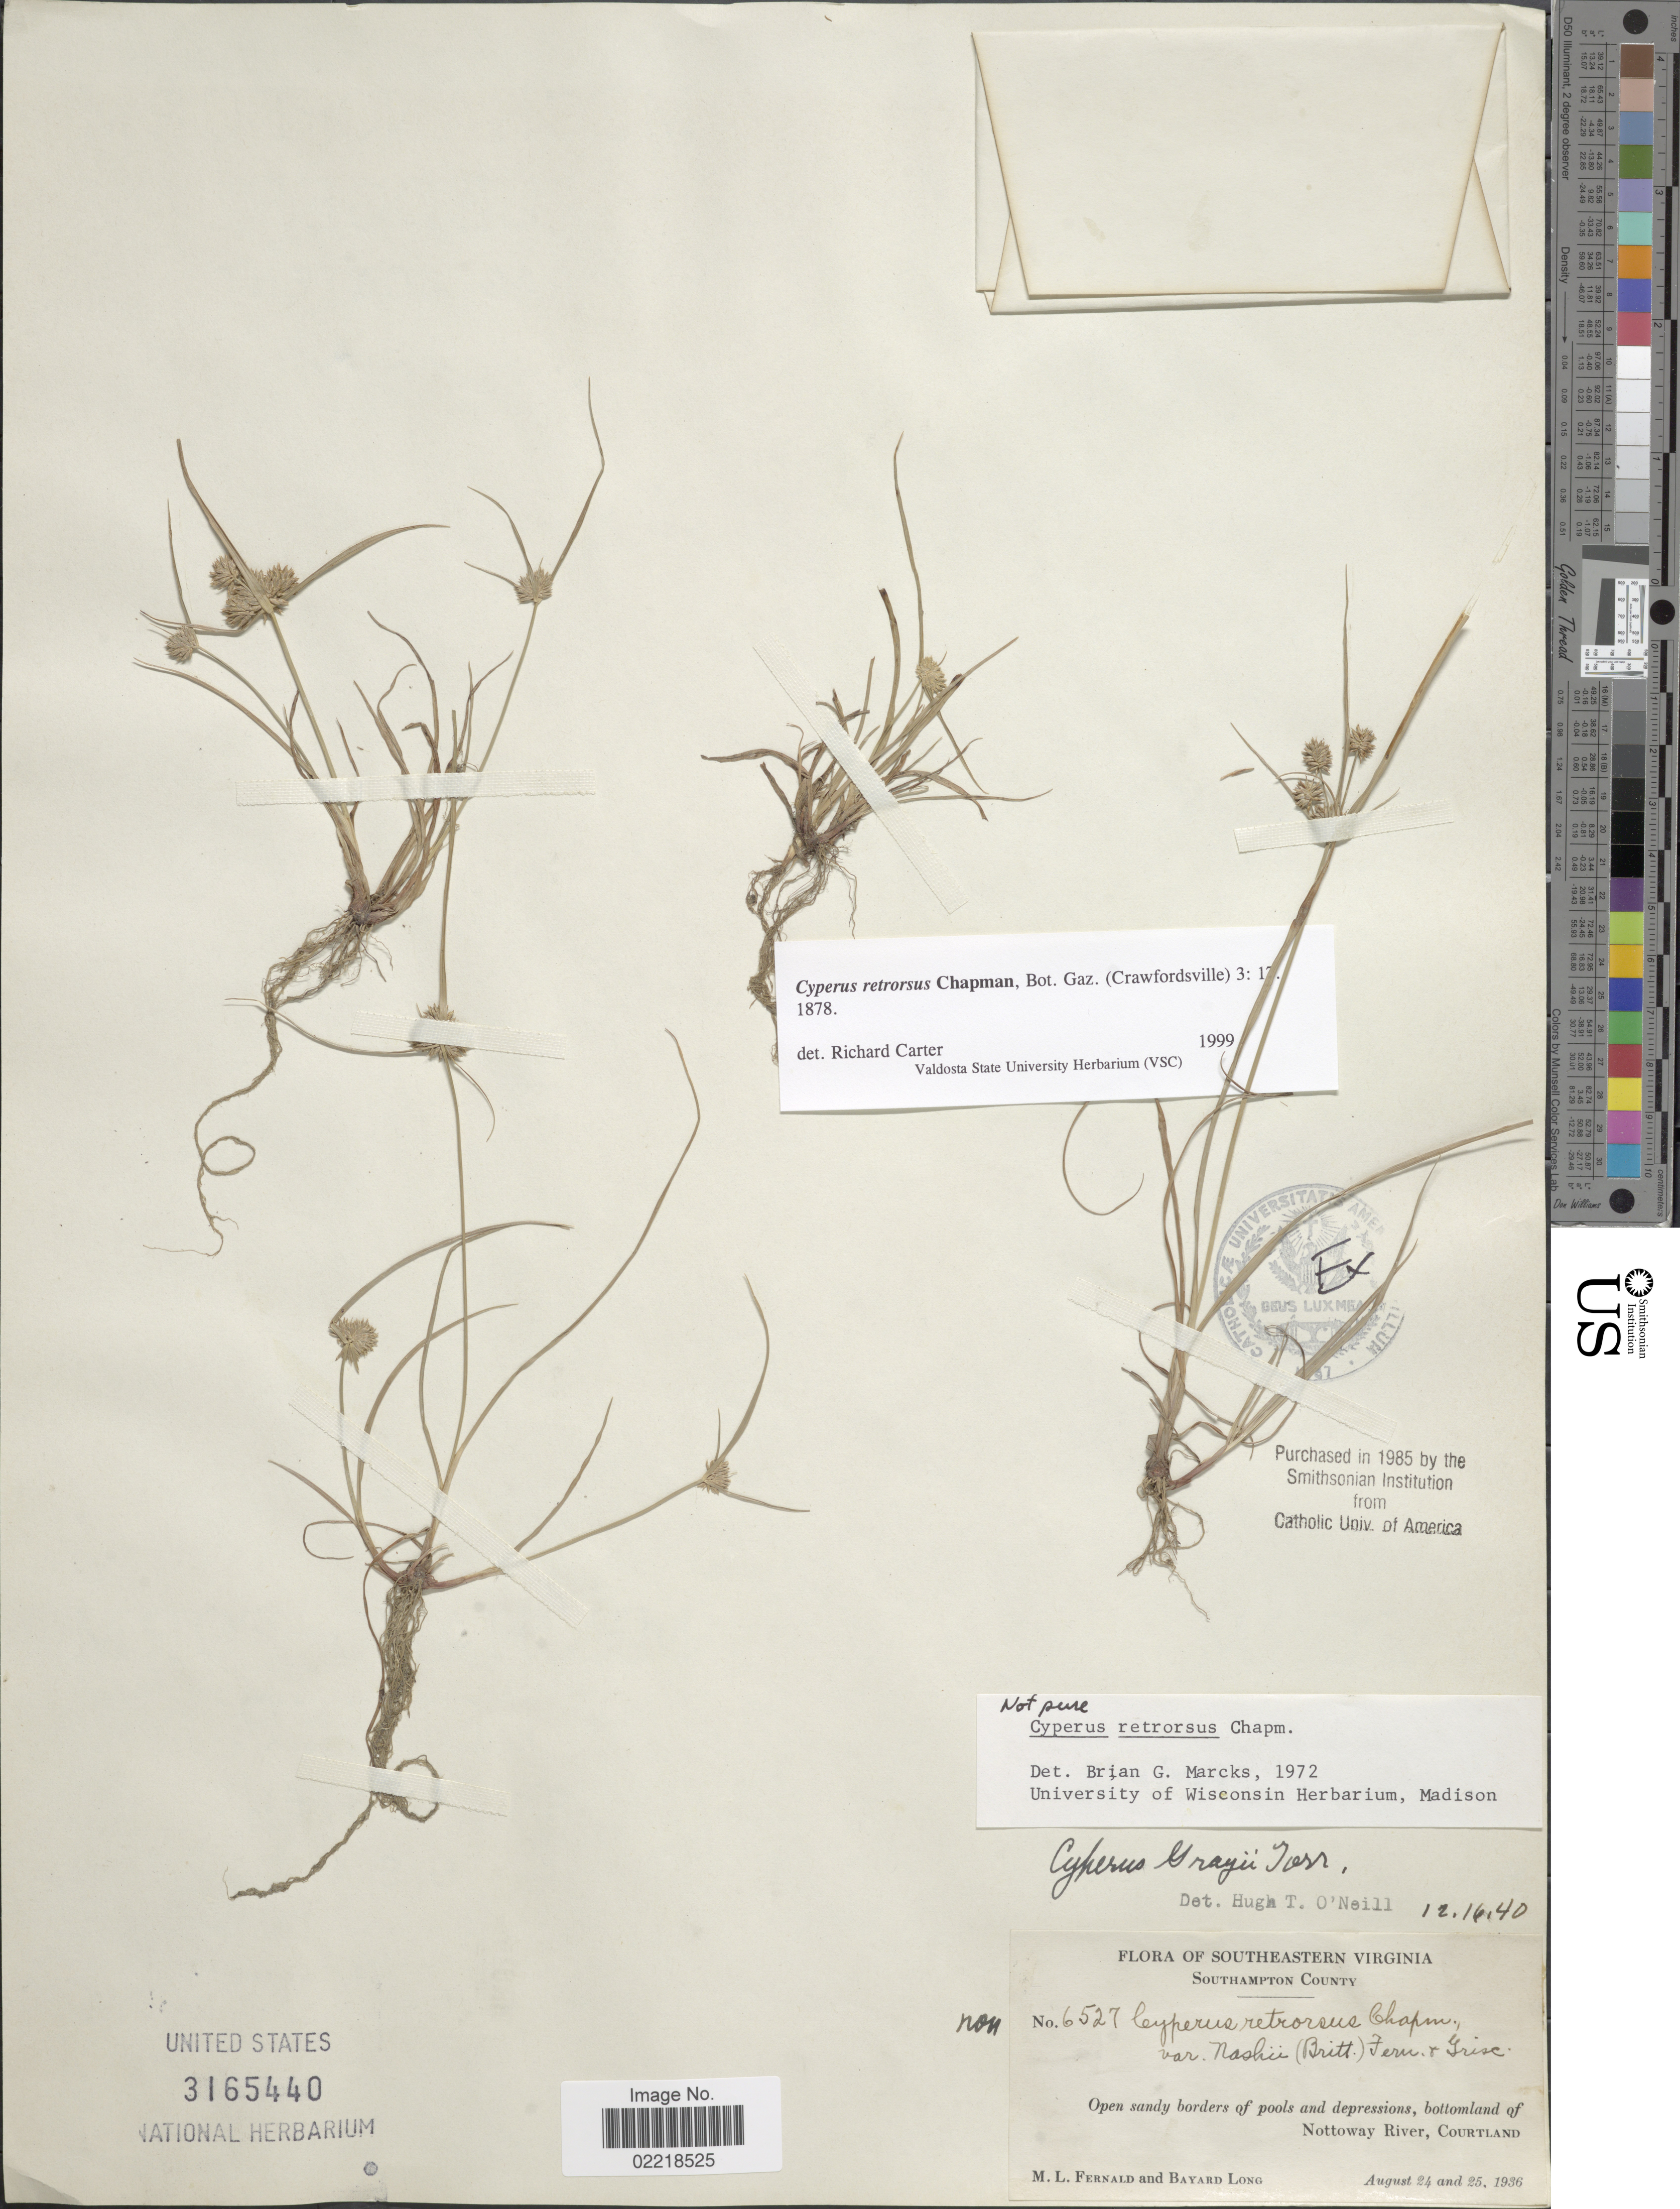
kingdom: Plantae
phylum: Tracheophyta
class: Liliopsida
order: Poales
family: Cyperaceae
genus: Cyperus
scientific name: Cyperus retrorsus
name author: Chapm.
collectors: M. L. Fernald & B. Long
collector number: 6527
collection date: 1936-08-24/1936-08-25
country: United States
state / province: Virginia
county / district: Southampton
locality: Southeastern Virginia, Southampton County, open sandy borders of pools and depressions, bottomland of Nottoway River, Courtland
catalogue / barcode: US 3165440